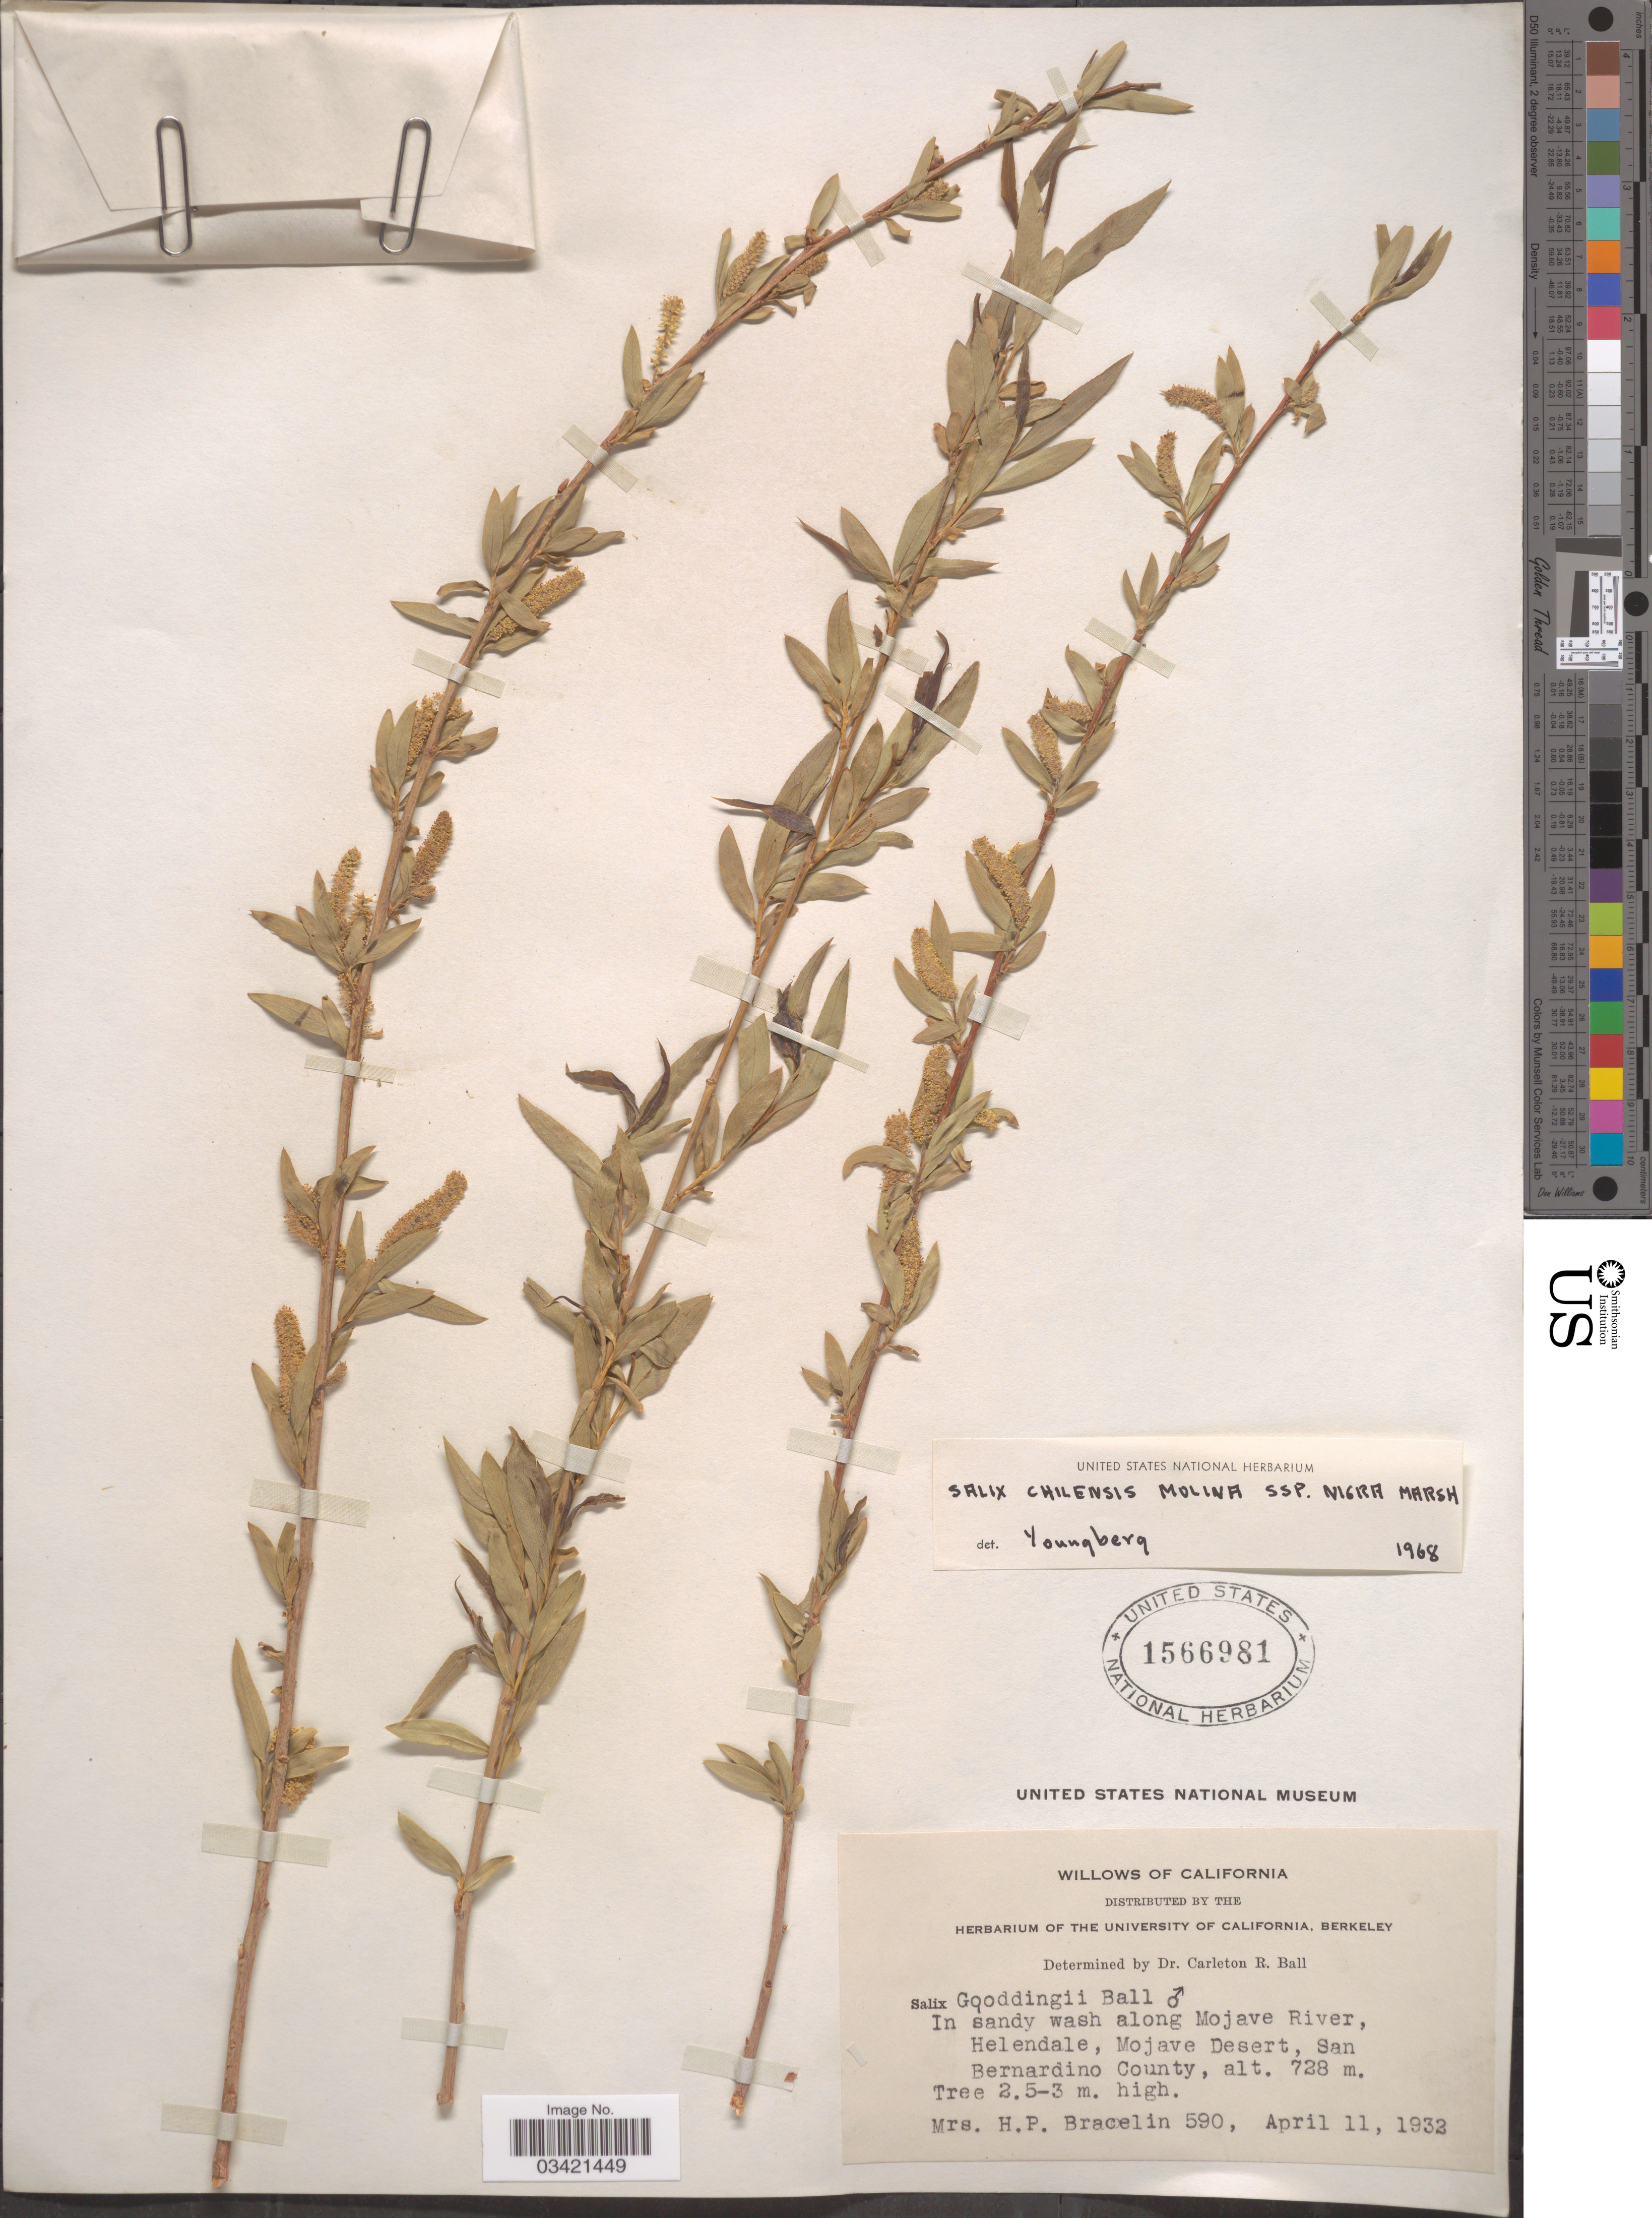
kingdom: Plantae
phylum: Tracheophyta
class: Magnoliopsida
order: Malpighiales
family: Salicaceae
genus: Salix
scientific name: Salix gooddingii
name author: C.R. Ball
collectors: H. Bracelin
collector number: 590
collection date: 1932-04-11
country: United States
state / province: California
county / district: San Bernardino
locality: In sandy wash along Mojave River, Helendale, Mojave Desert, San Bernardino County.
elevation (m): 728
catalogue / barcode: US 1566981